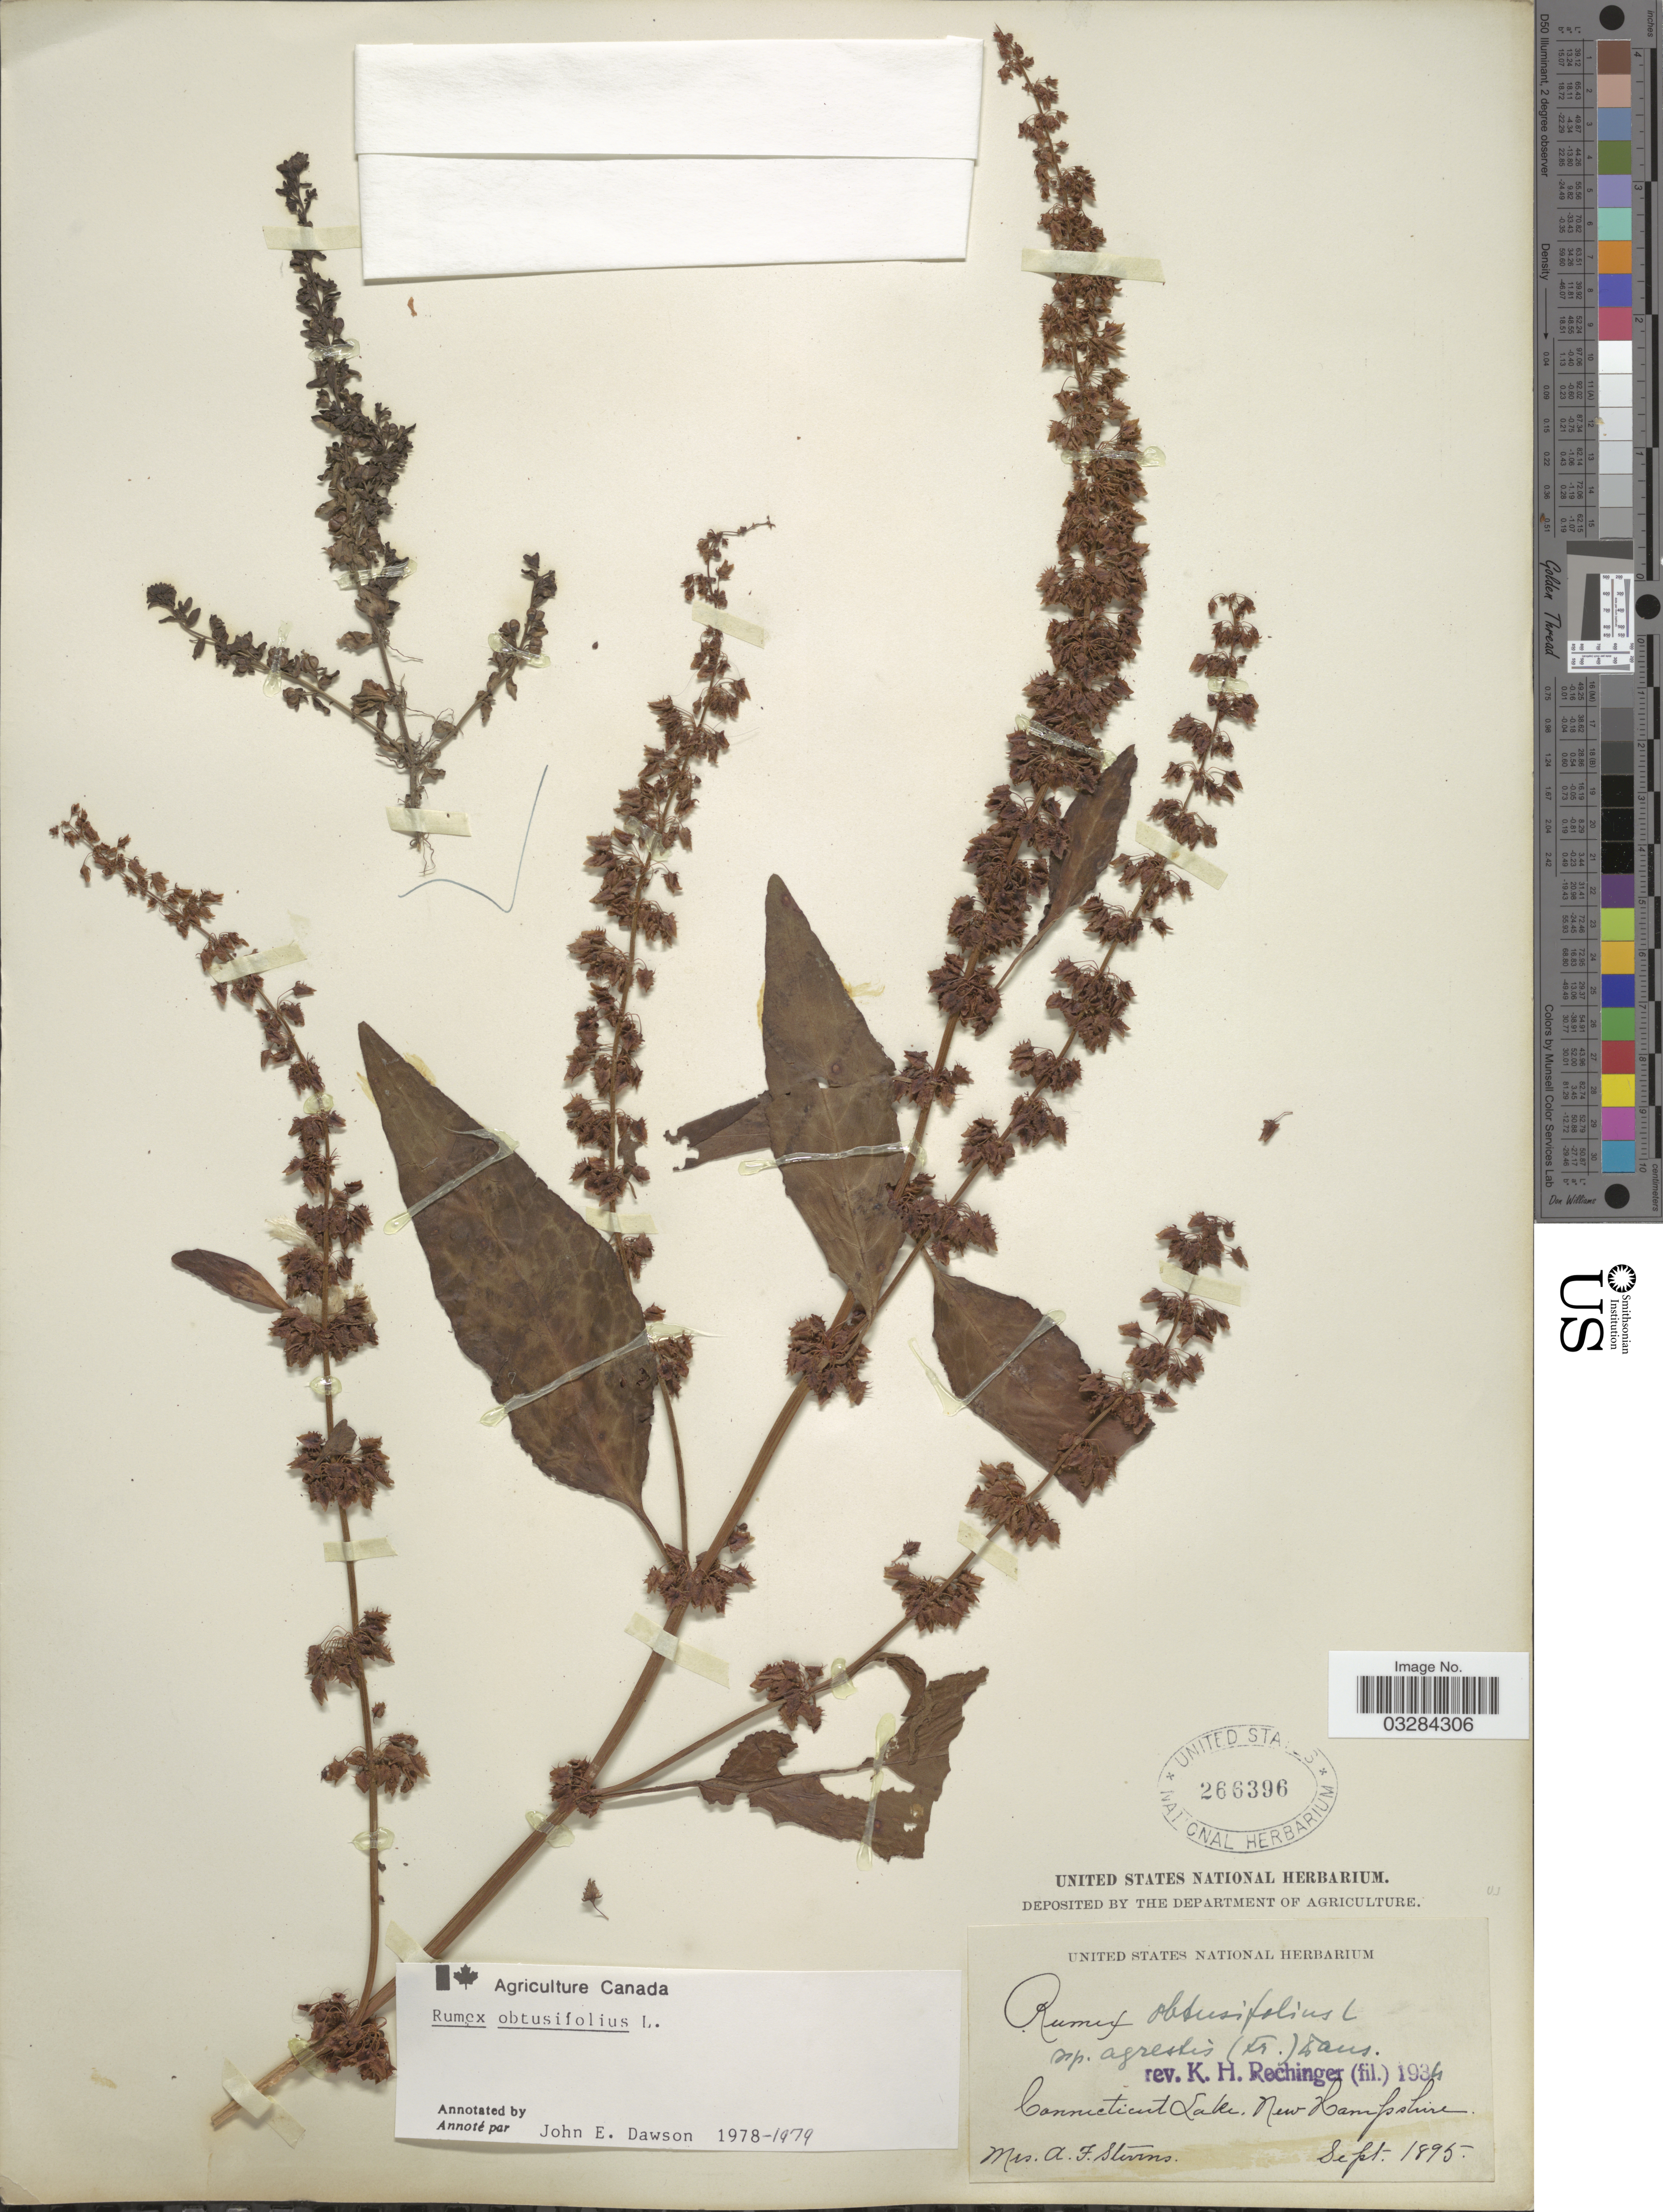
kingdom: Plantae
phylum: Tracheophyta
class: Magnoliopsida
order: Caryophyllales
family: Polygonaceae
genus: Rumex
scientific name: Rumex obtusifolius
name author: L.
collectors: A. Stevens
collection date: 1895-09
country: United States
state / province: New Hampshire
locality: Connecticut Lake.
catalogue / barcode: US 266396